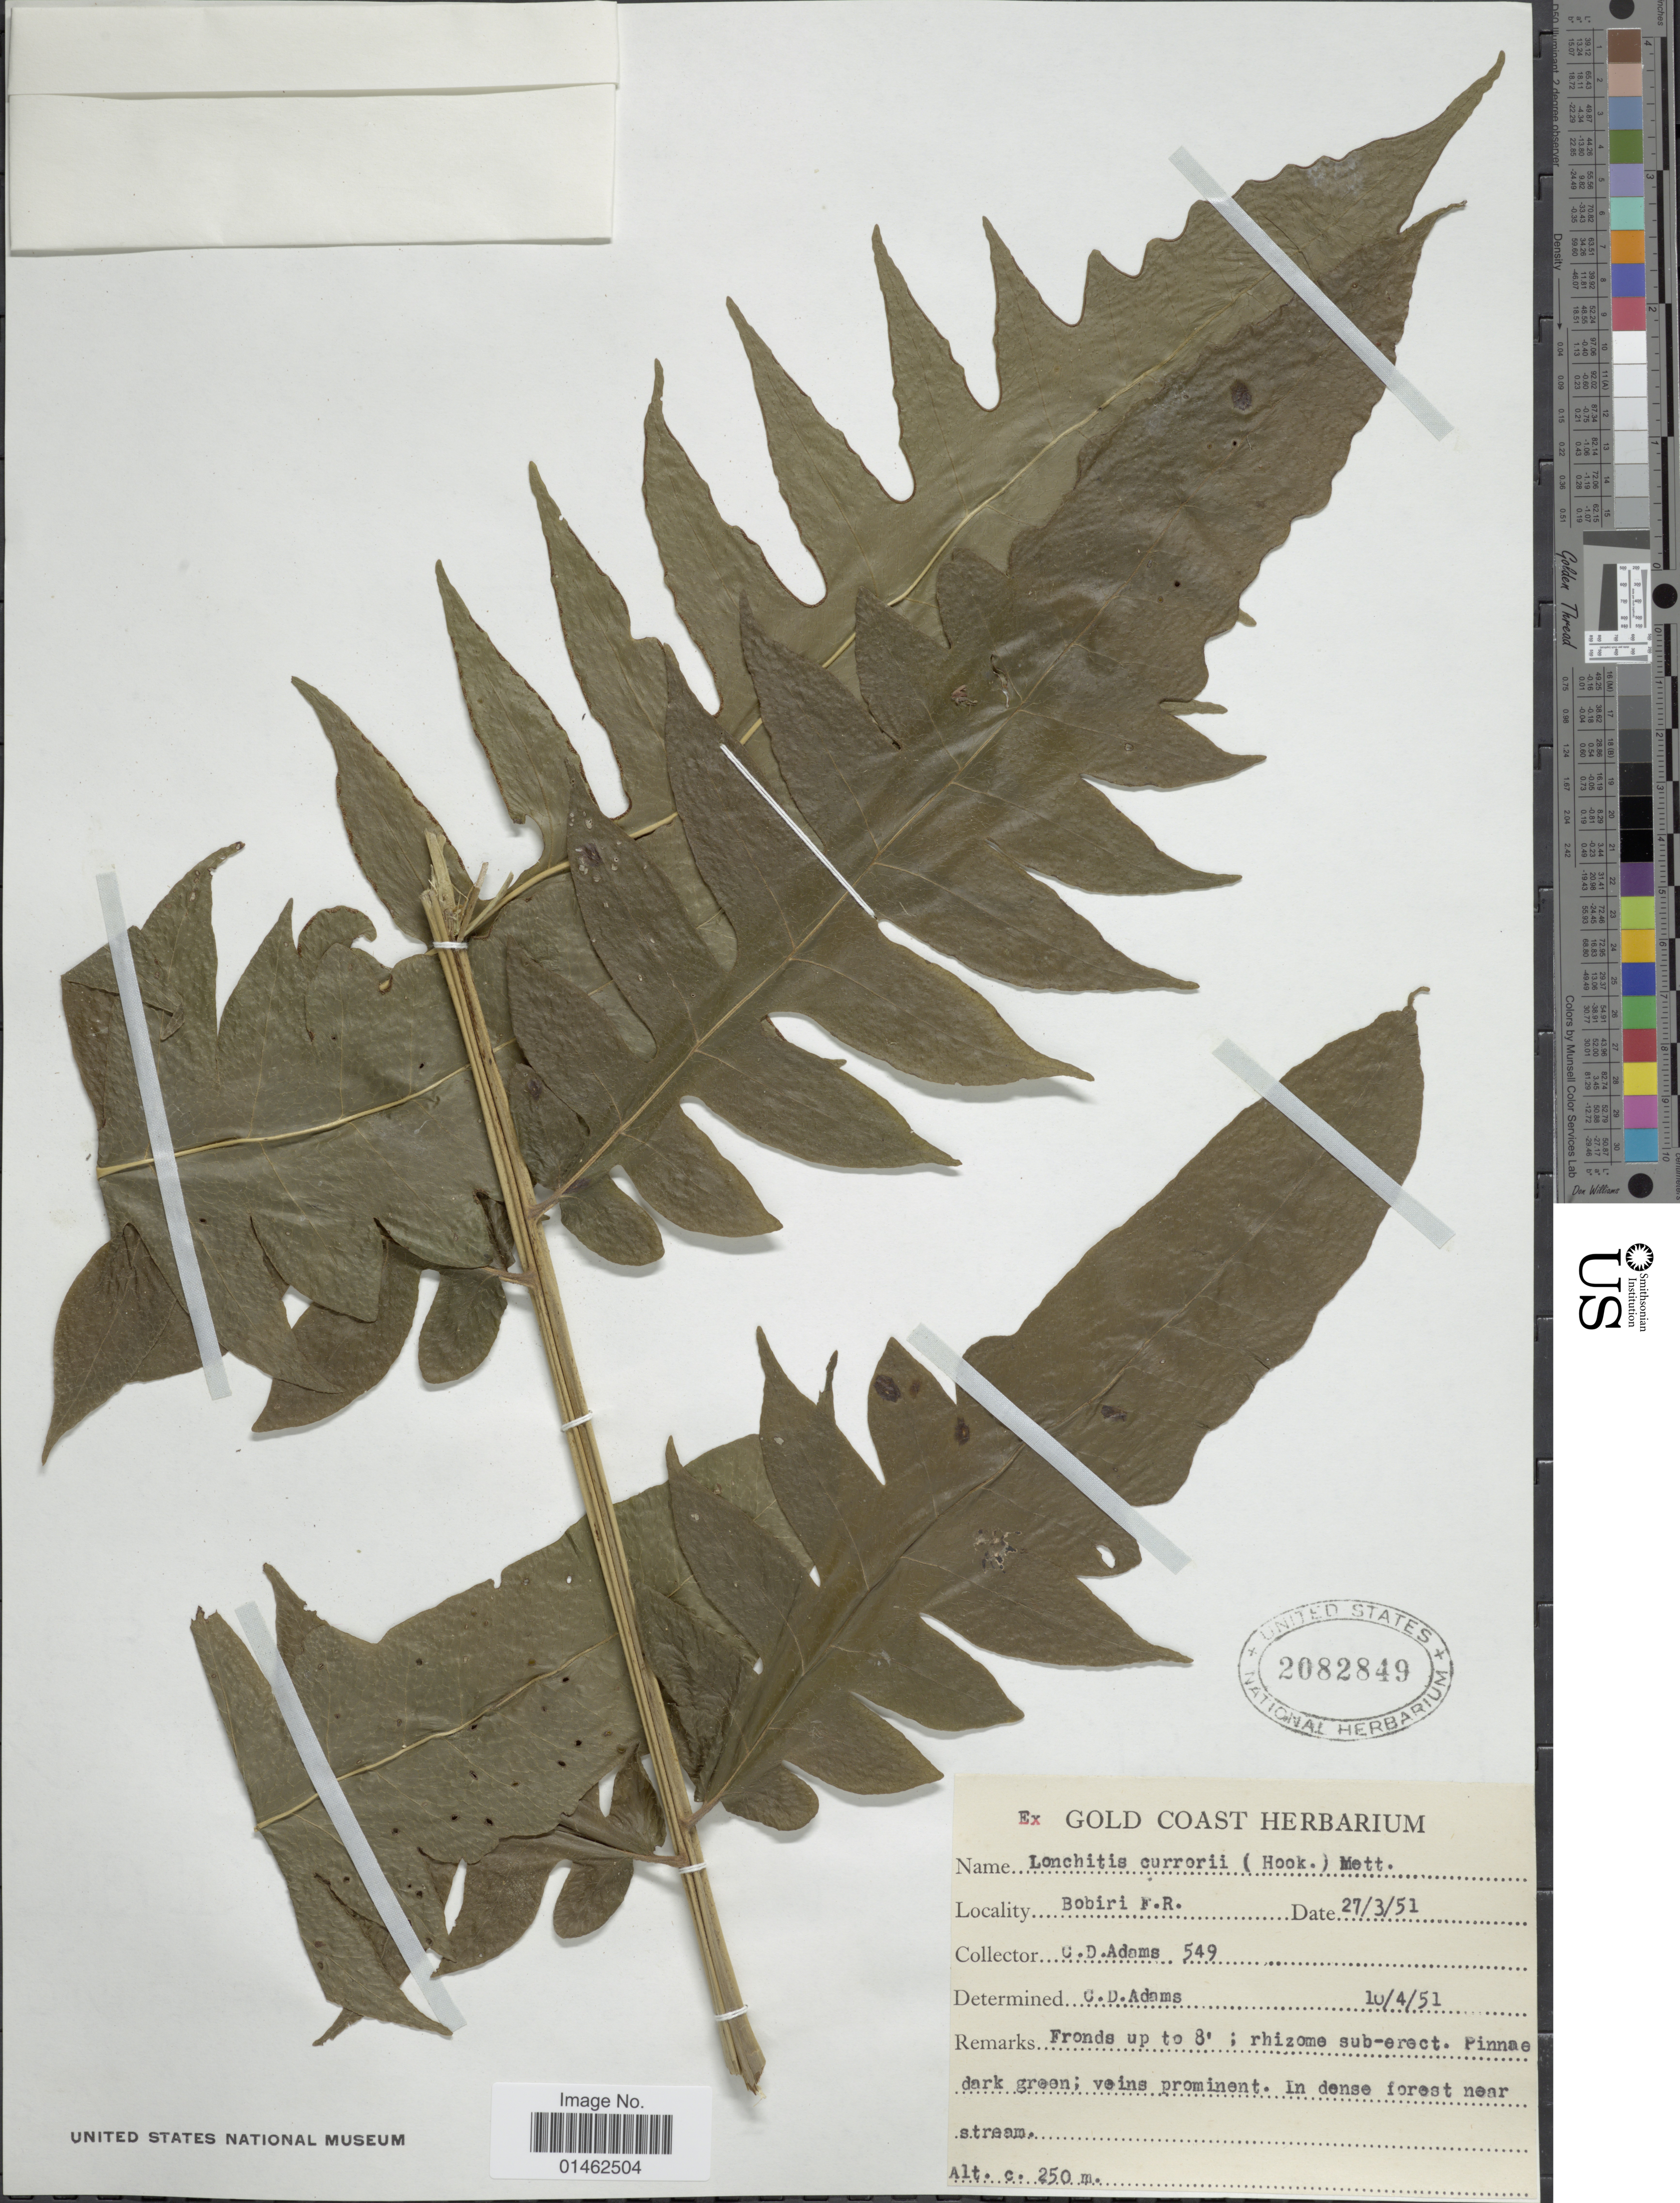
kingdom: Plantae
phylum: Tracheophyta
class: Polypodiopsida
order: Polypodiales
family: Dennstaedtiaceae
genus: Blotiella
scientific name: Blotiella currorii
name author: Hook.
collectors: C. D. Adams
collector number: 549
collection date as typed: Transcribed d/m/y: 27/3/51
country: Ghana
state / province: Ashanti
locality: Bobiri F.R.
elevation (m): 250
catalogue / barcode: US 2082849